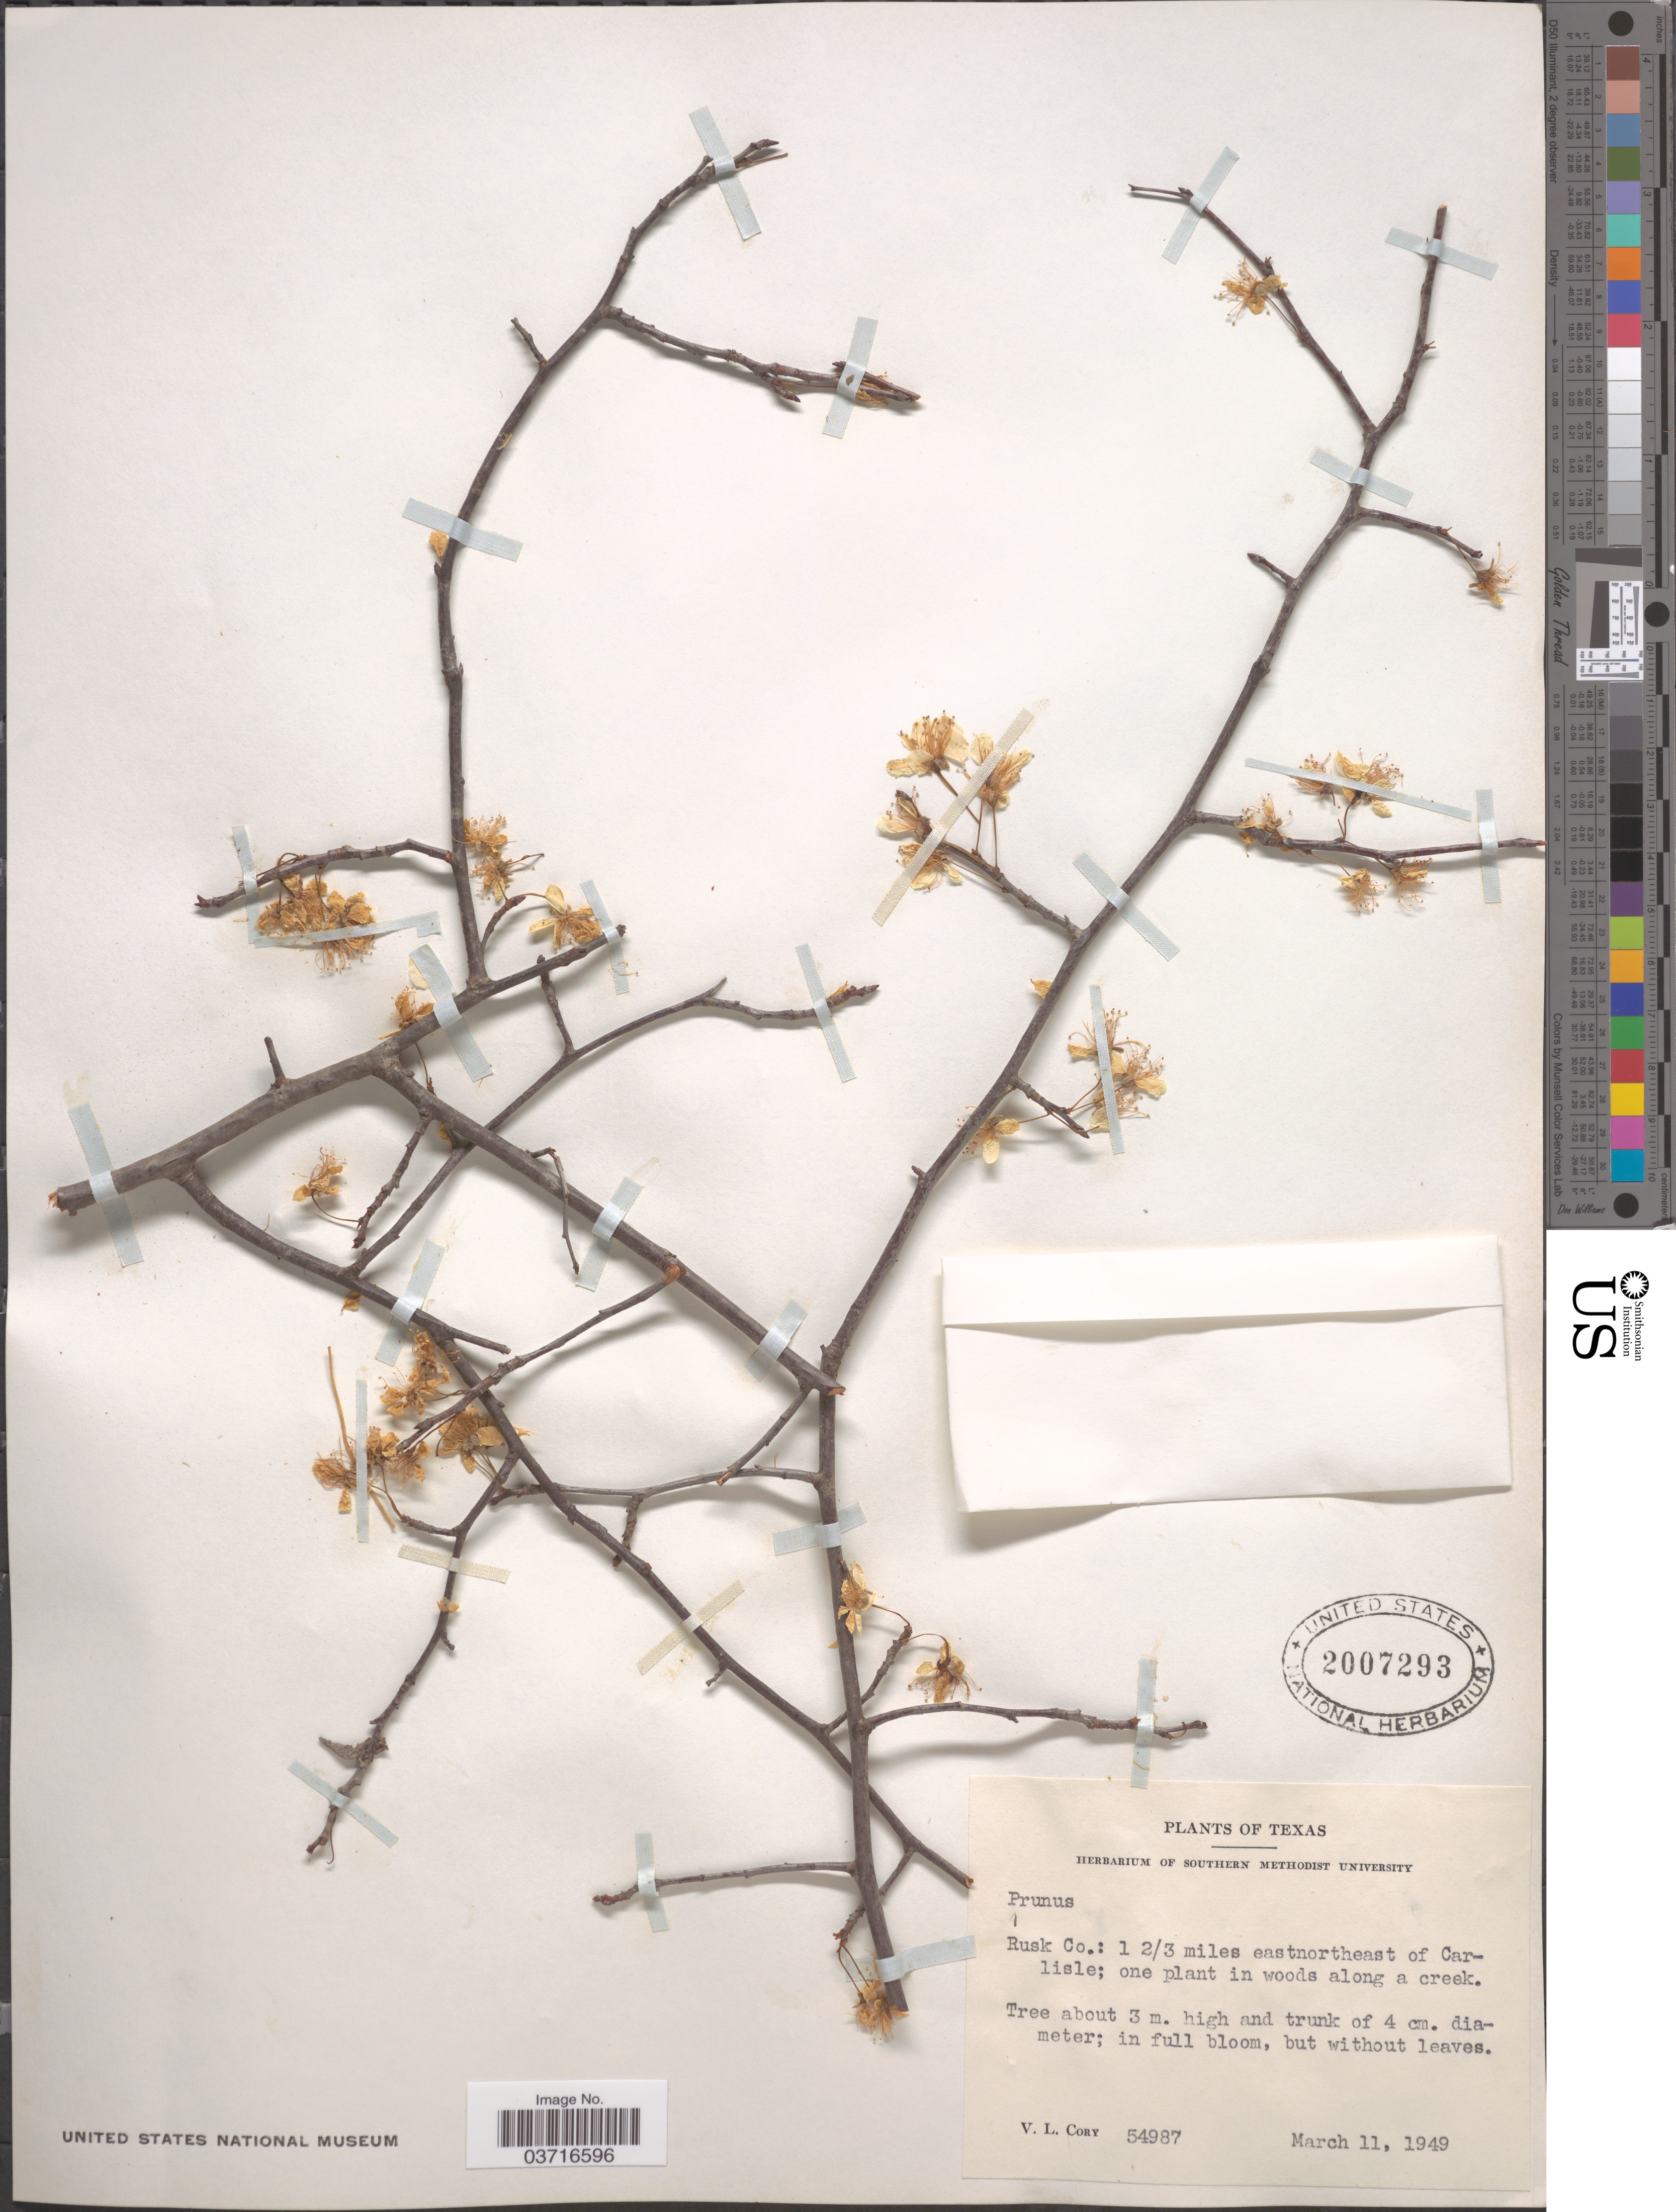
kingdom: Plantae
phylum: Tracheophyta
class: Magnoliopsida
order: Rosales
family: Rosaceae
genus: Prunus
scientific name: Prunus sp.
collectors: V. Cory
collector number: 54987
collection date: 1949-03-11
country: United States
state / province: Texas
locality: Rusk Co.:1 2/3 miles eastnortheast of Carlisle.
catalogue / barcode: US 2007293